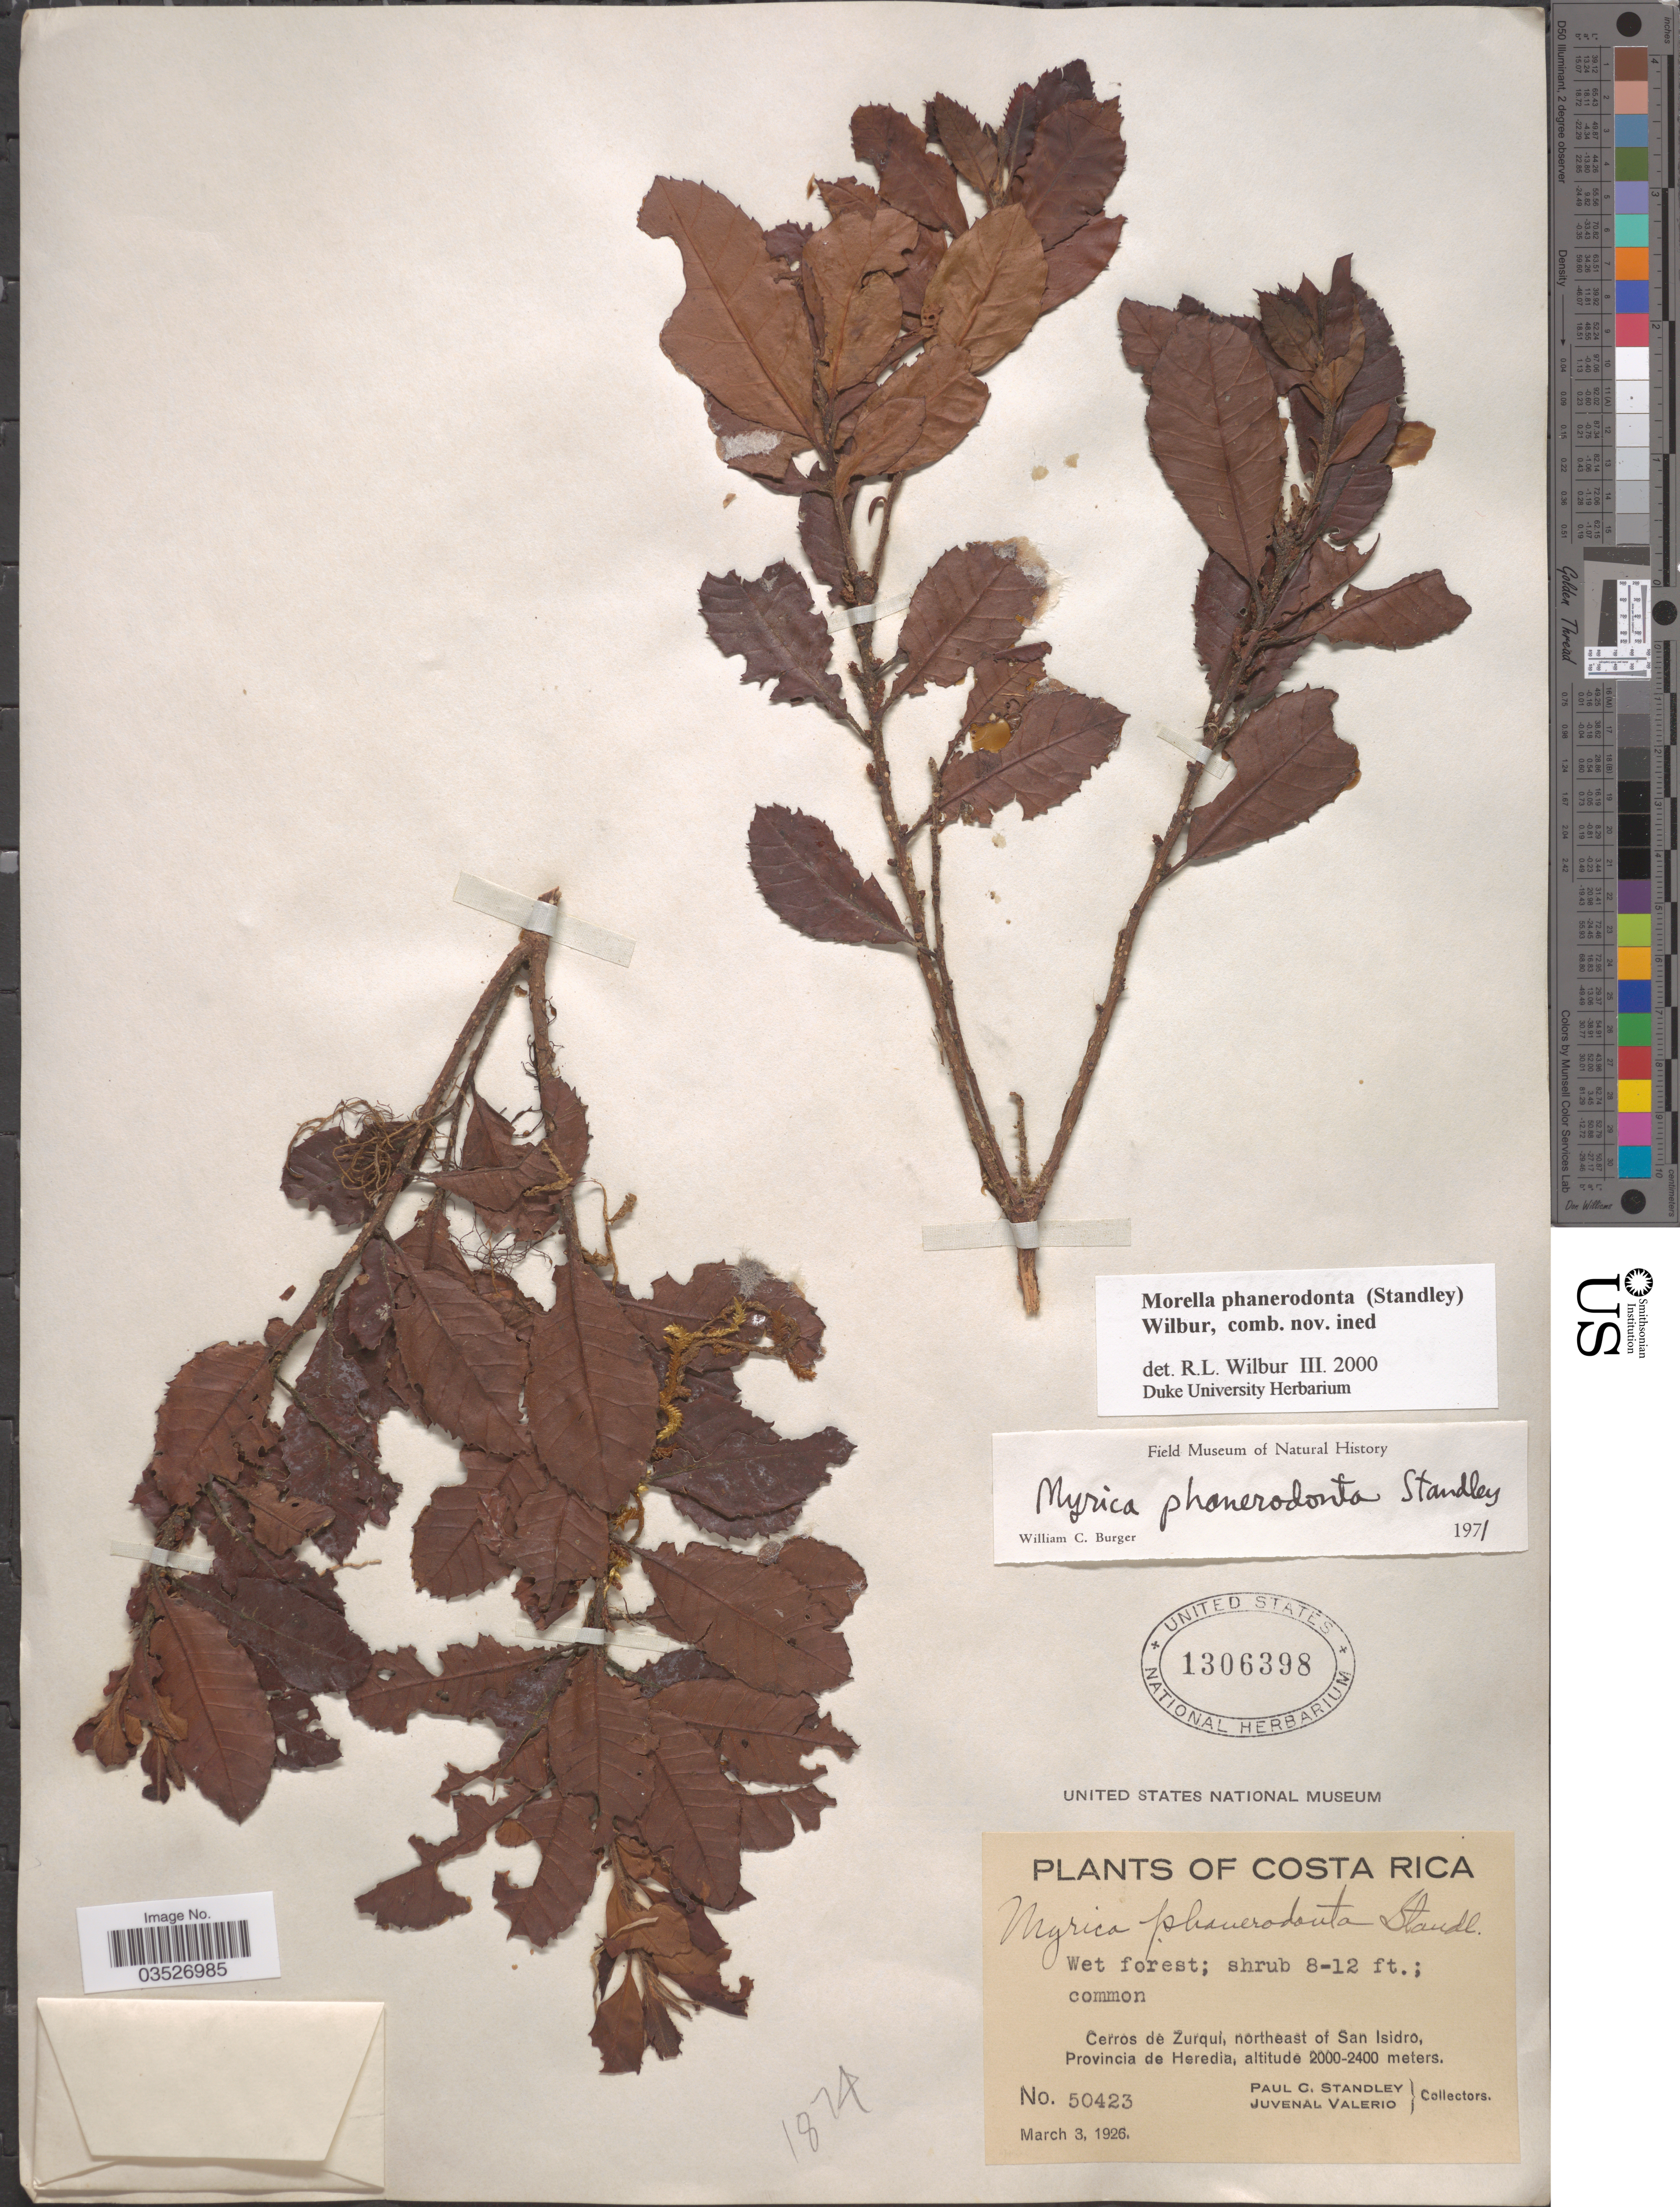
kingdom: Plantae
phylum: Tracheophyta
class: Magnoliopsida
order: Fagales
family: Myricaceae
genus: Morella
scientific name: Morella phanerodonta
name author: (Standl.) Wilbur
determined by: Strong, M. T., (US), Smithsonian Institution - National Museum of Natural History (UNITED STATES)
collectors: P. C. Standley & J. Valerio R.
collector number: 50423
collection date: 1926-03-03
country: Costa Rica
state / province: Heredia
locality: Cerros de Zurqui, northeast of San Isidro.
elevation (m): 2000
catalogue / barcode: US 1306398